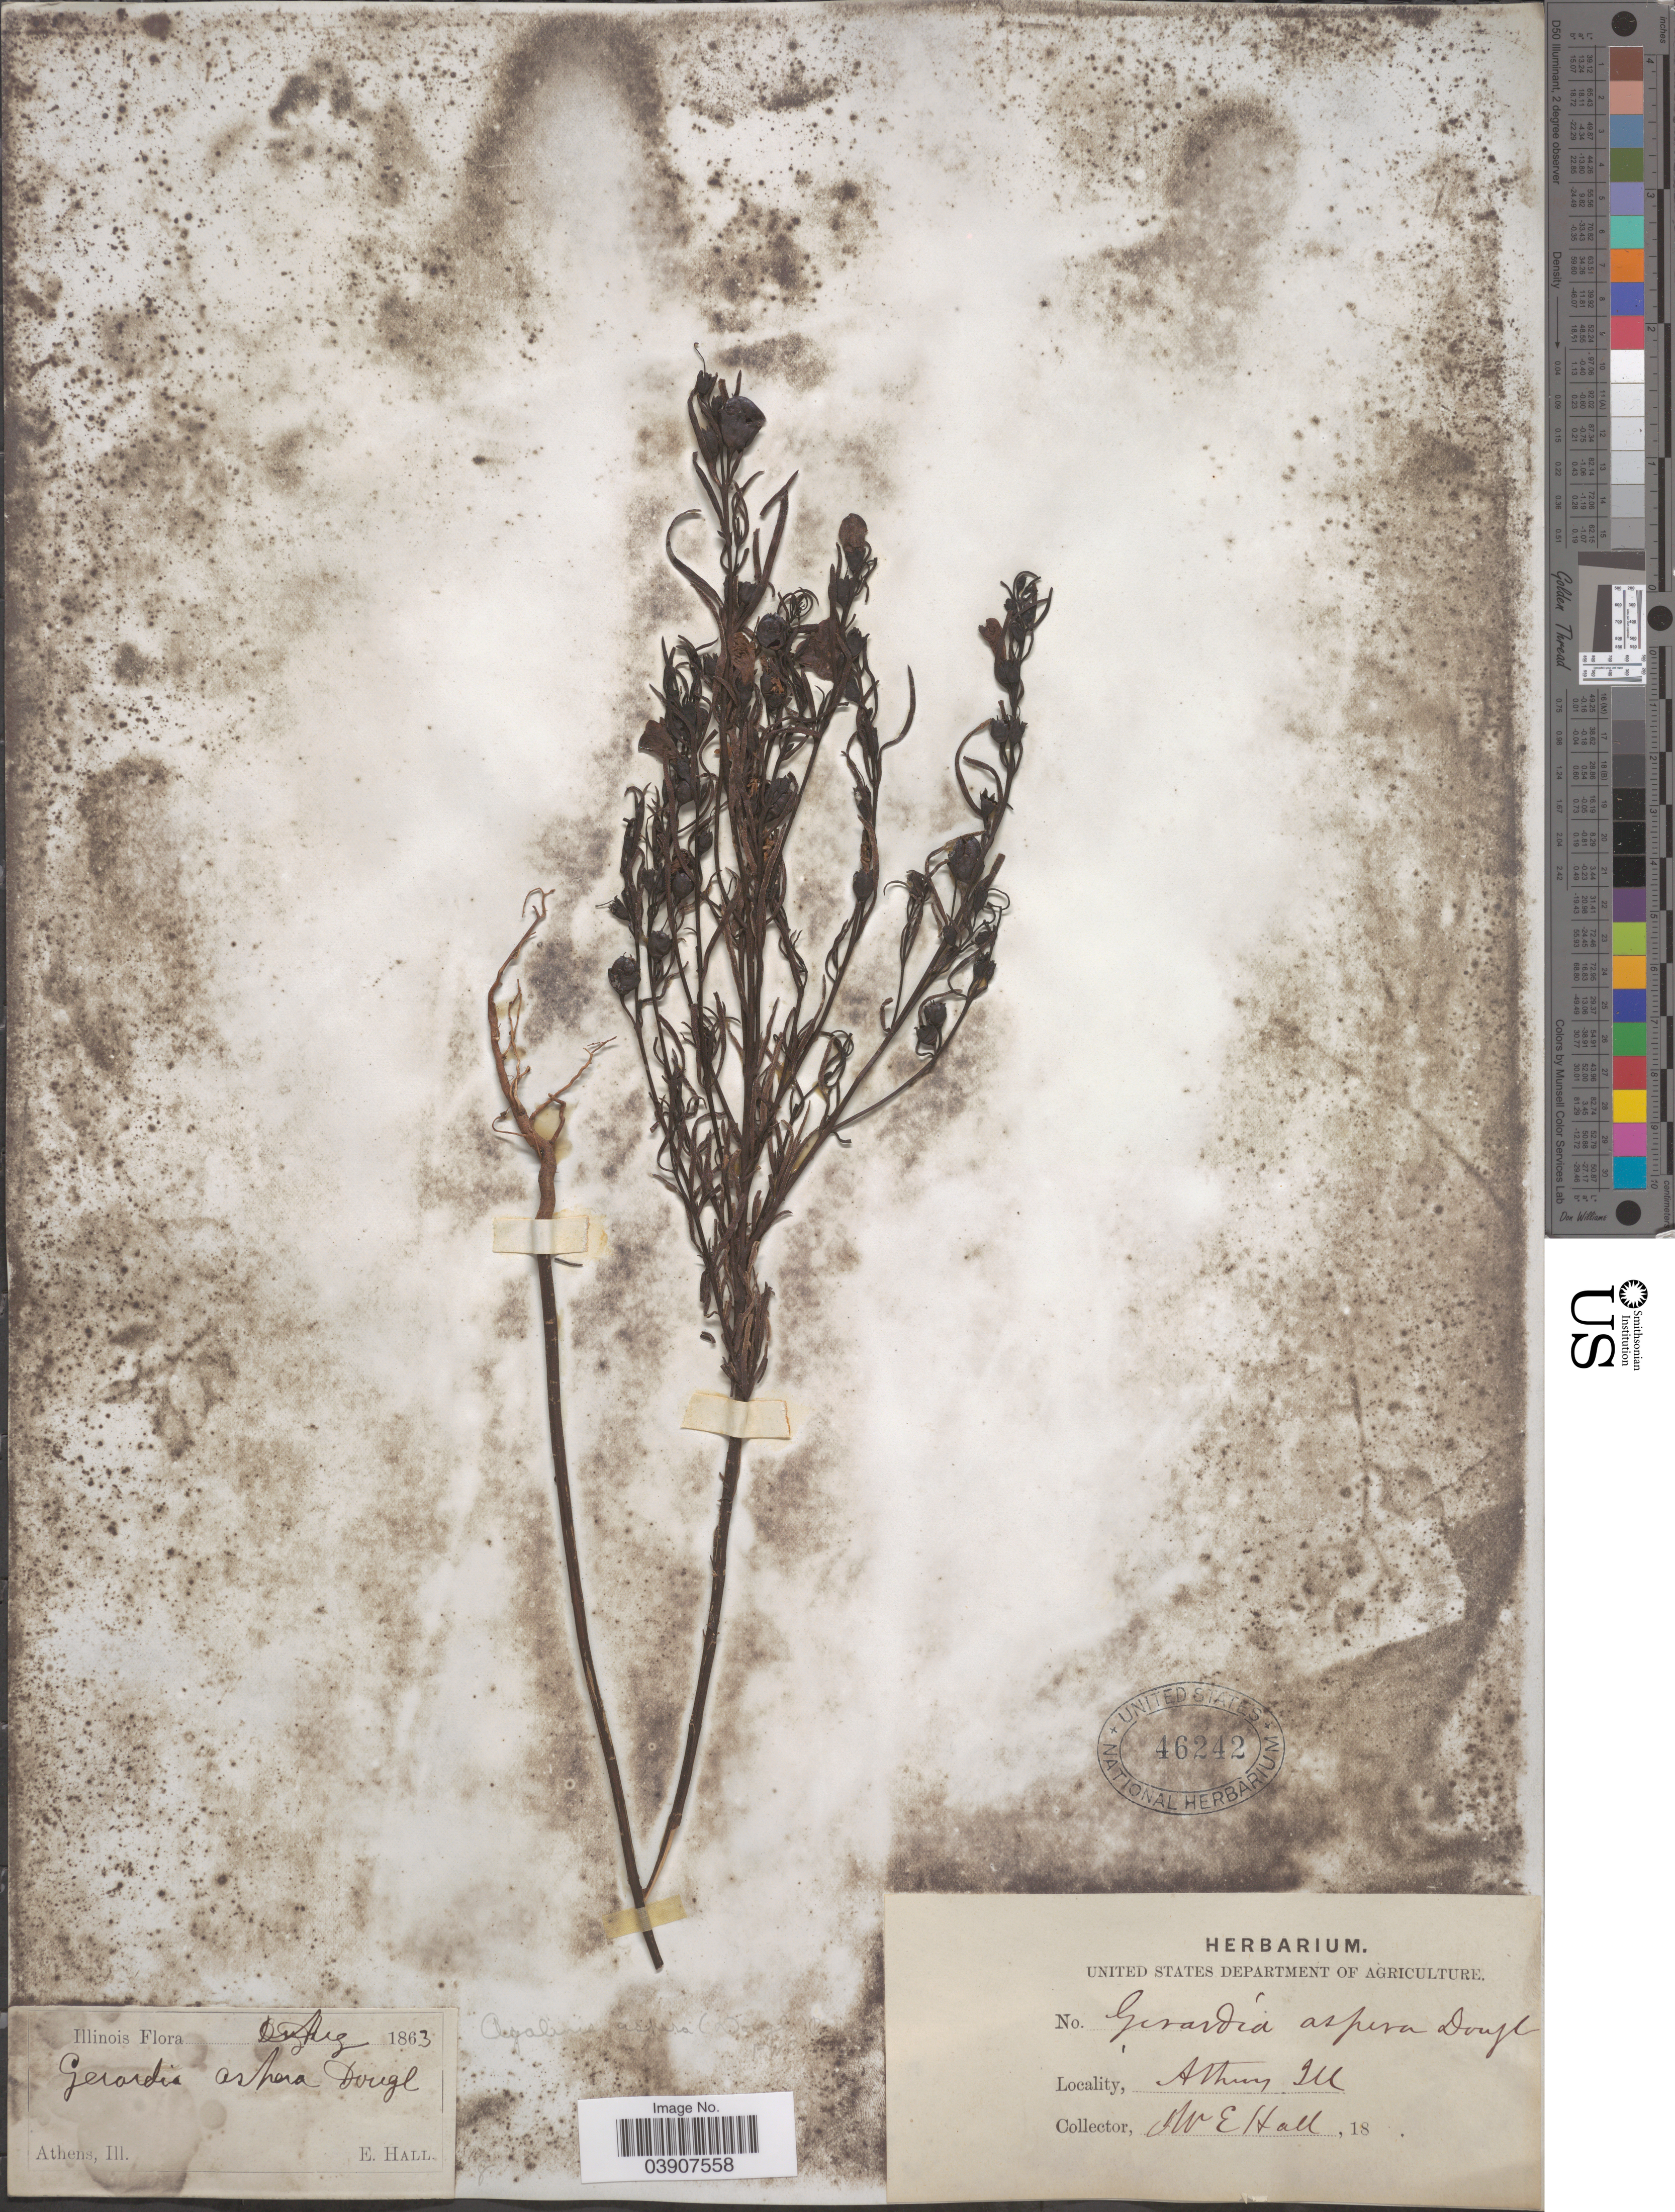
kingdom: Plantae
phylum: Tracheophyta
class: Magnoliopsida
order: Lamiales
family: Orobanchaceae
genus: Agalinis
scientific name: Agalinis aspera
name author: (Douglas ex Benth.) Britton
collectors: E. Hall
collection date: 1863-08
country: United States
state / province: Illinois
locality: Athens.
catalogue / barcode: US 46242